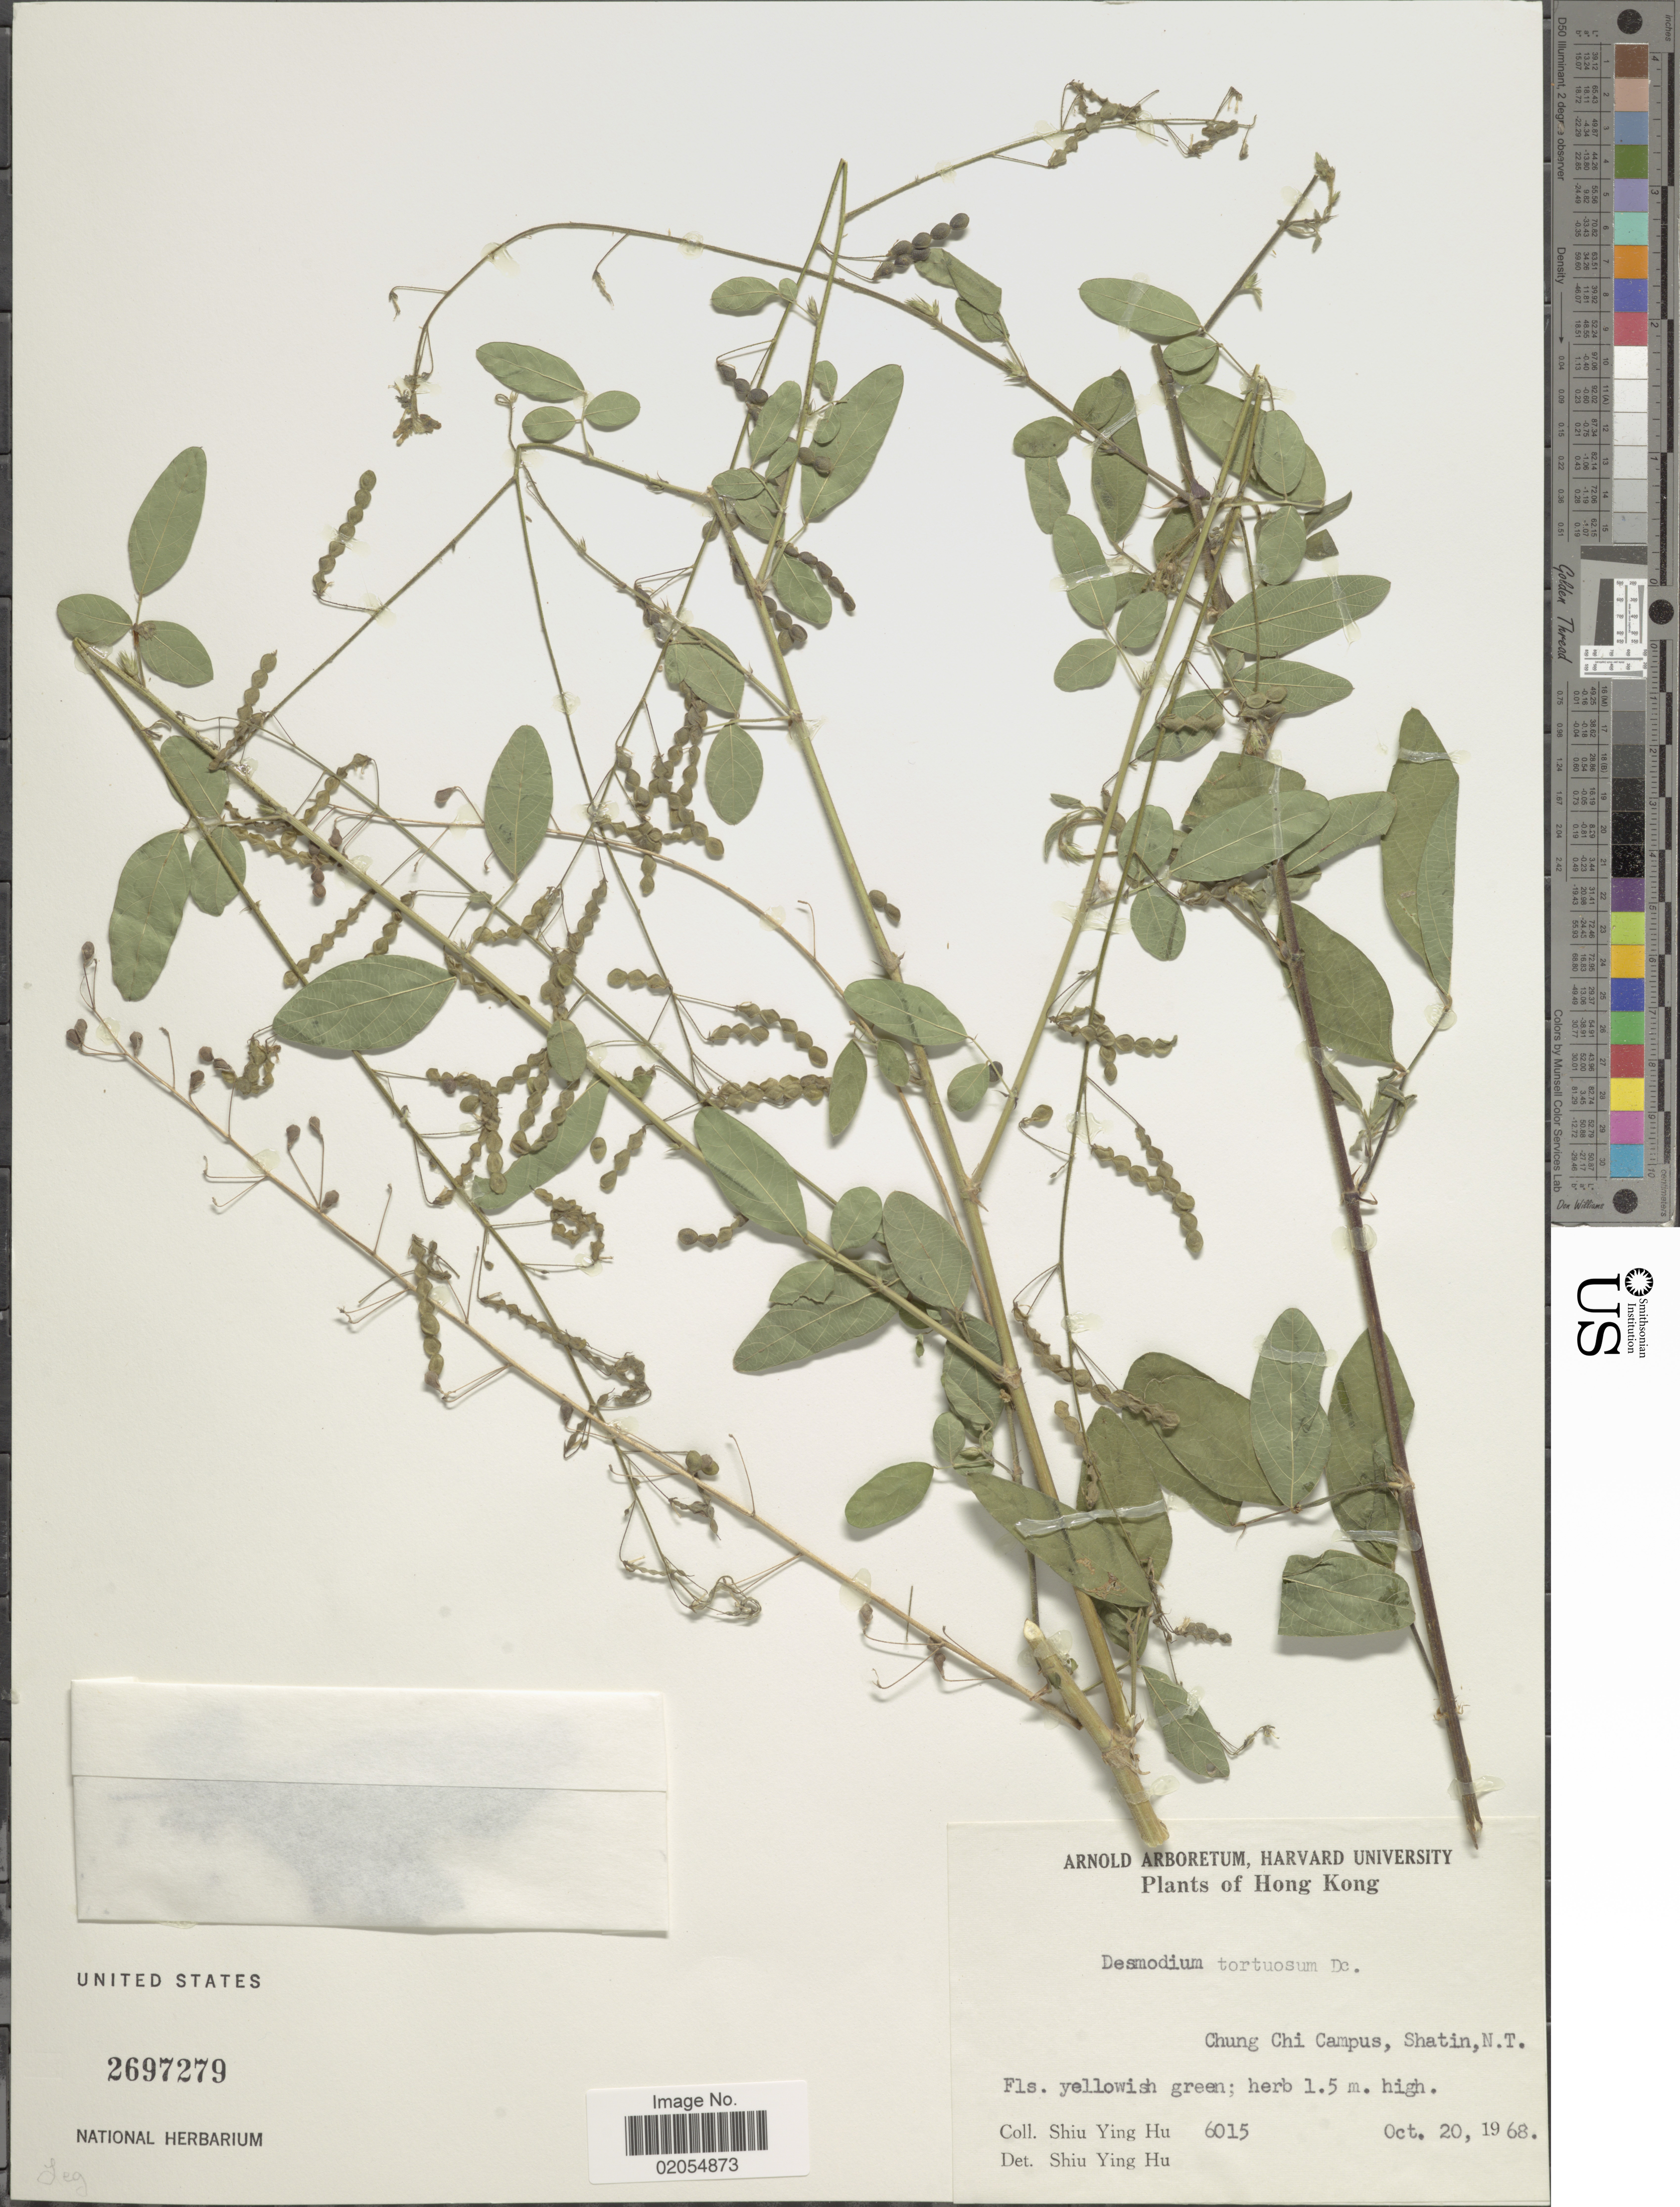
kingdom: Plantae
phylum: Tracheophyta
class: Magnoliopsida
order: Fabales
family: Fabaceae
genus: Desmodium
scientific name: Desmodium tortuosum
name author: (Sw.) DC.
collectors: S. Y. Hu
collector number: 6015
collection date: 1968-10-20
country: China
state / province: Hong Kong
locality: Chung Chi Campus, Shatin, N.T.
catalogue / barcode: US 2697279